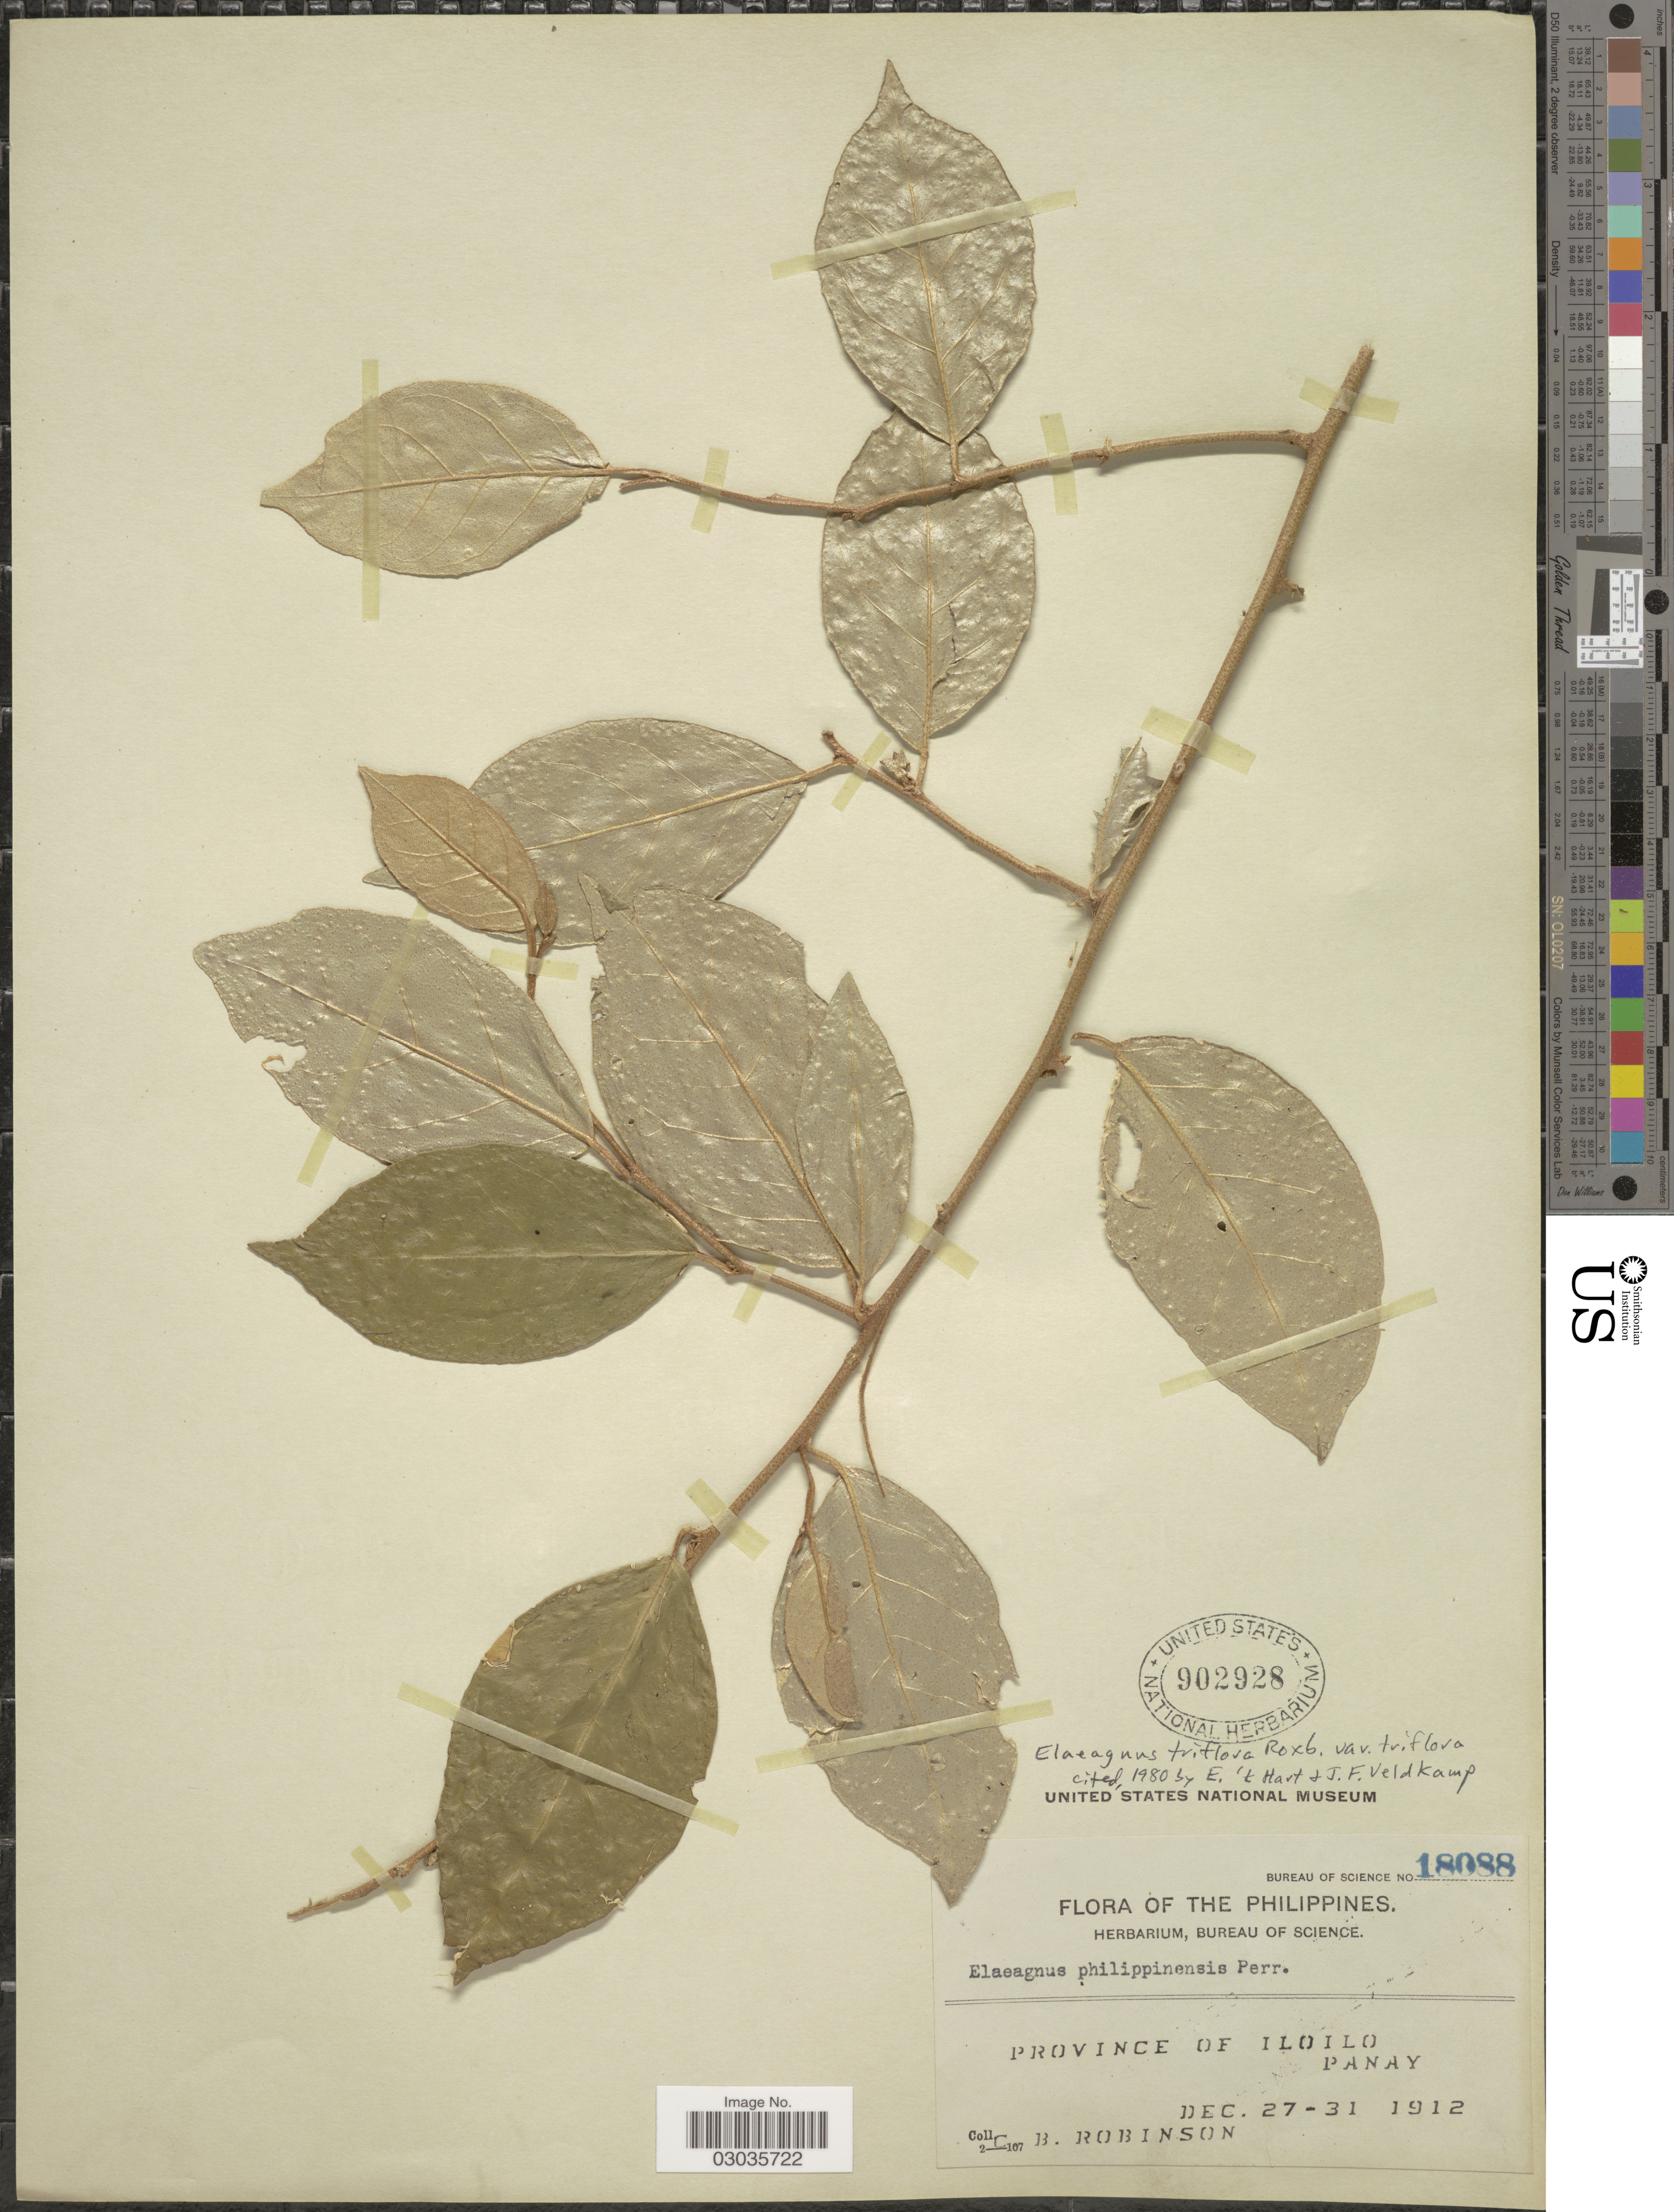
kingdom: Plantae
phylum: Tracheophyta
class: Magnoliopsida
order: Rosales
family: Elaeagnaceae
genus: Elaeagnus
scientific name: Elaeagnus triflora var. triflora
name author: Roxb.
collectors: C. Robinson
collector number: Bureau of Science 18088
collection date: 1912-12-27/1912-12-31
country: Philippines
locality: Province of Iloilo. Panay.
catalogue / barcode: US 902928